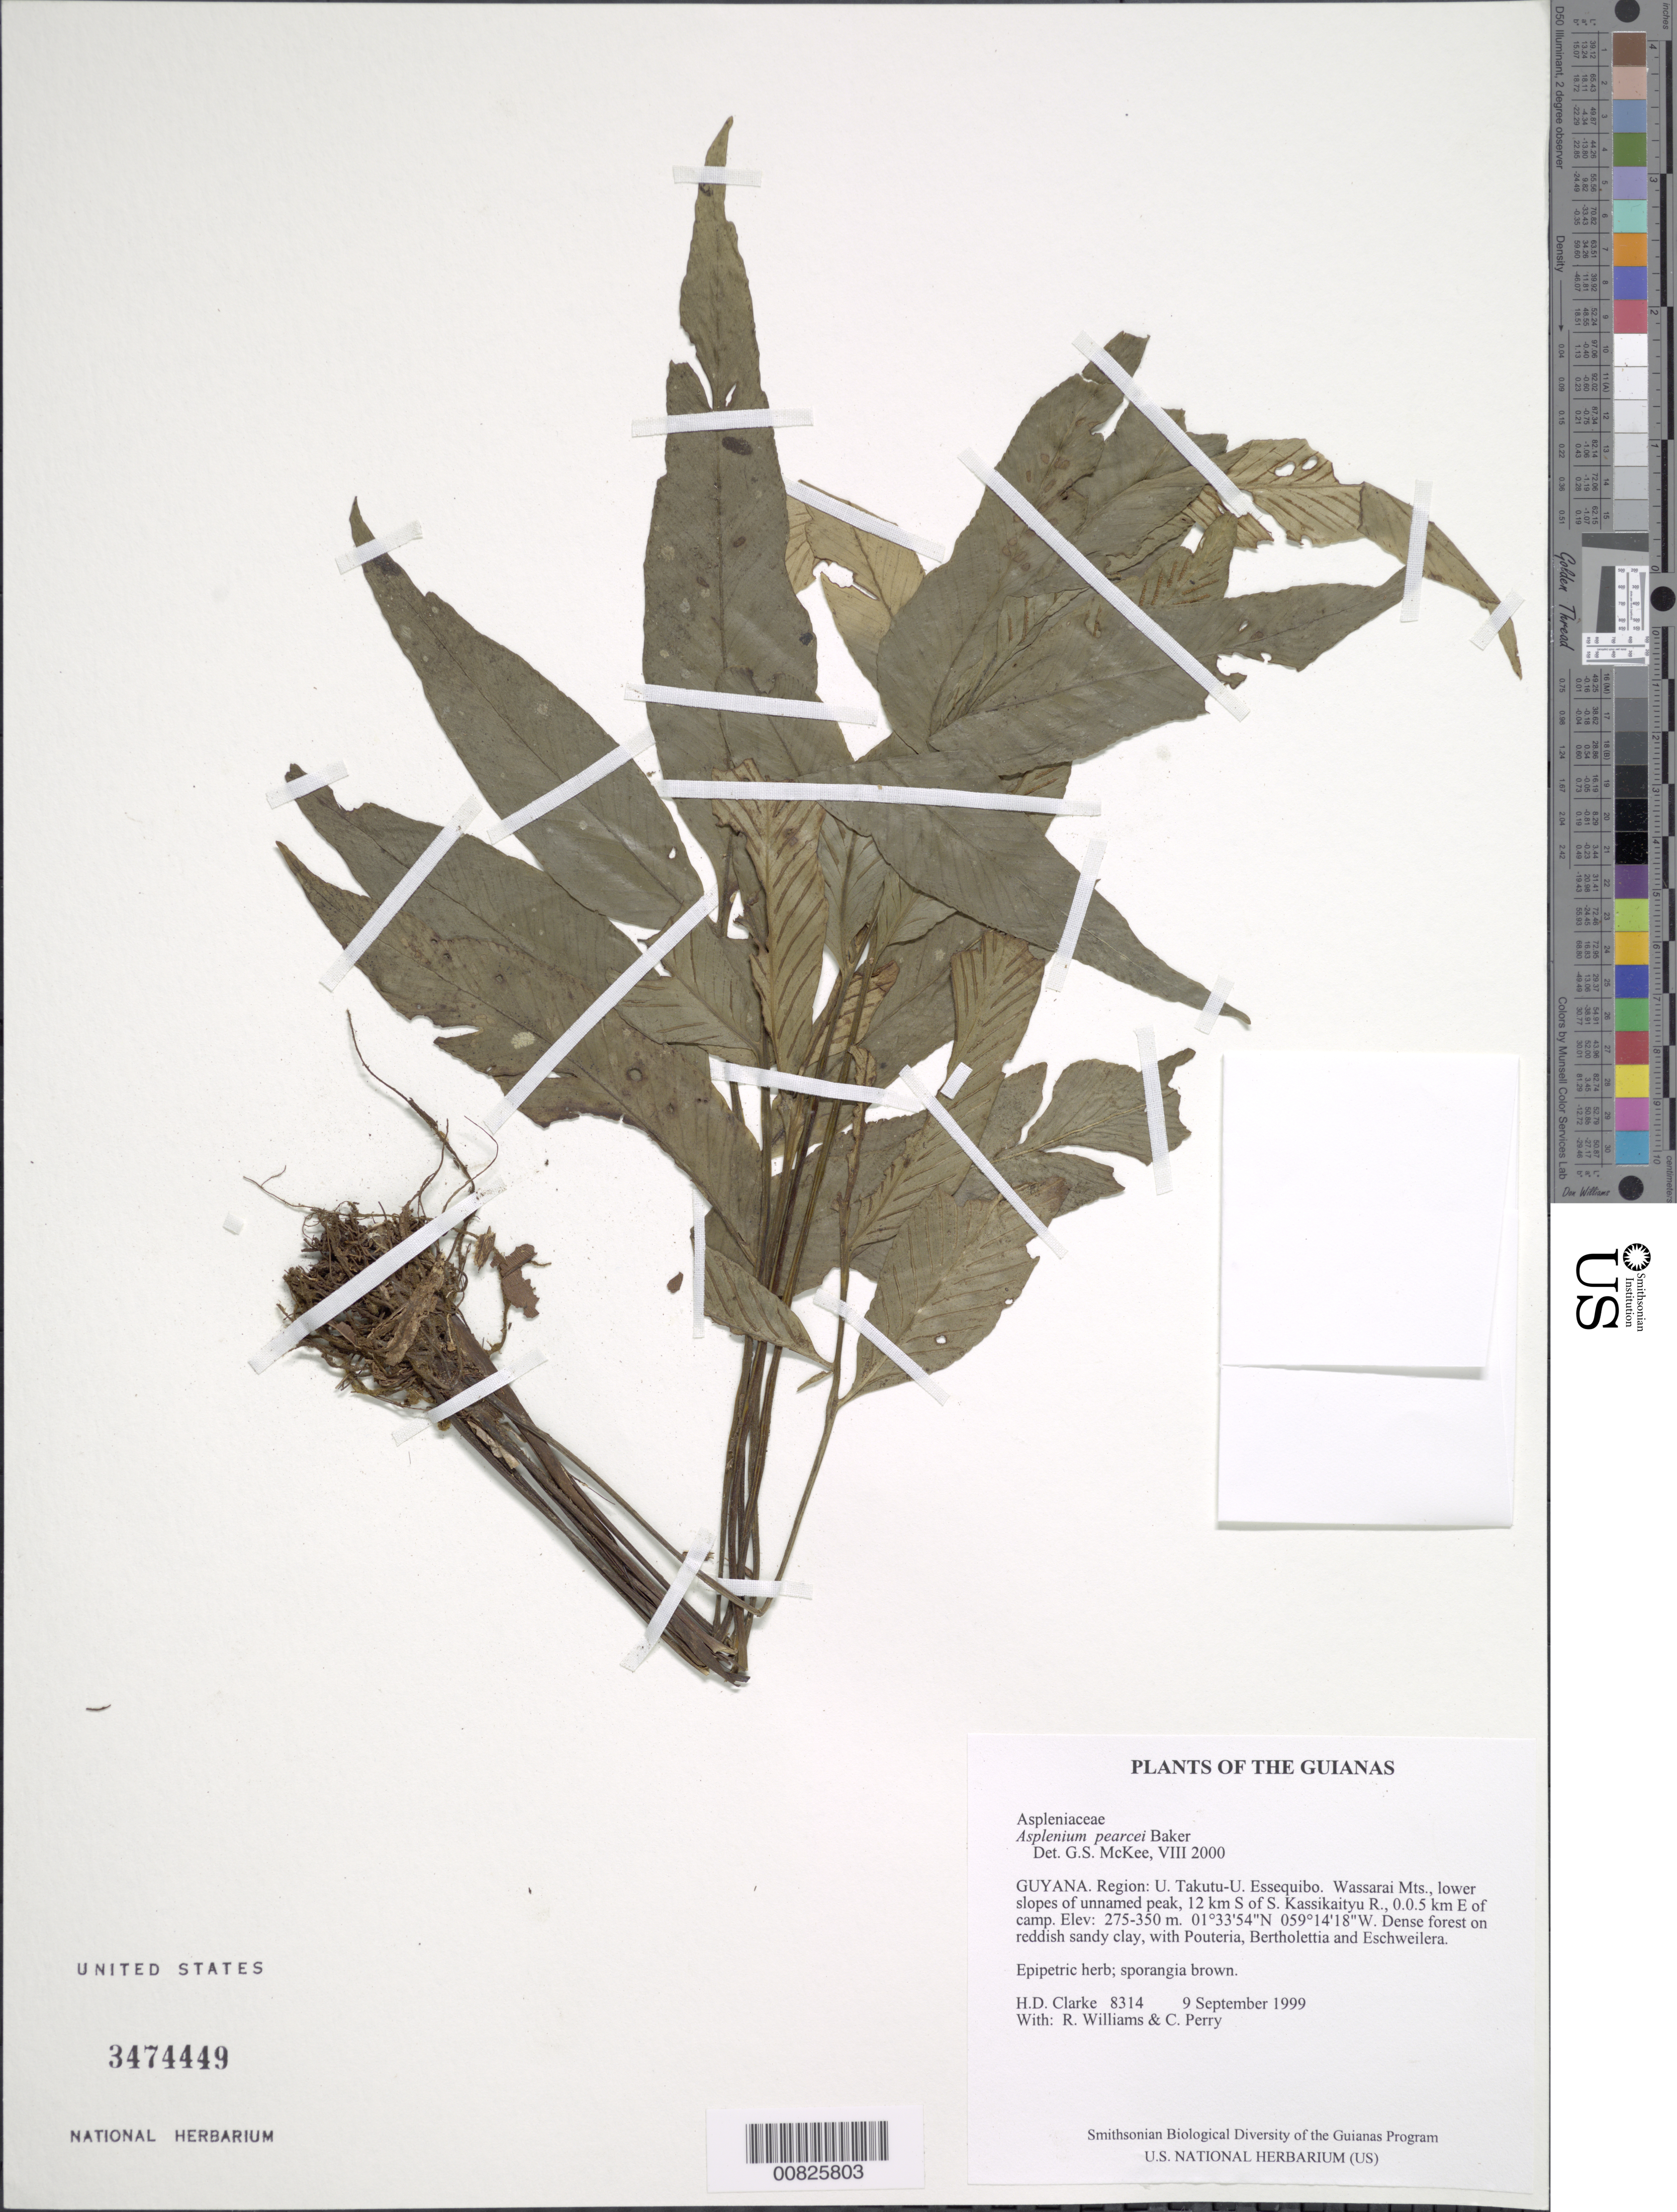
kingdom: Plantae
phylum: Tracheophyta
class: Polypodiopsida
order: Polypodiales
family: Aspleniaceae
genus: Asplenium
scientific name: Asplenium pearcei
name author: Baker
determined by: McKee, G. S., (US), NMNH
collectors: H. D. Clarke, R. Williams & C. Perry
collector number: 8314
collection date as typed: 9 September 1999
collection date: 1999-09-09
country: Guyana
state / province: U. Takutu-U. Essequibo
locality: Wassarai Mts., lower slopes of unnamed peak, 12 km S of S. Kassikaityu R., 0.0.5 km E of camp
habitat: Dense forest on reddish sandy clay, with Pouteria, Bertholettia and Eschweilera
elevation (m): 275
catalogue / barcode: US 3474449